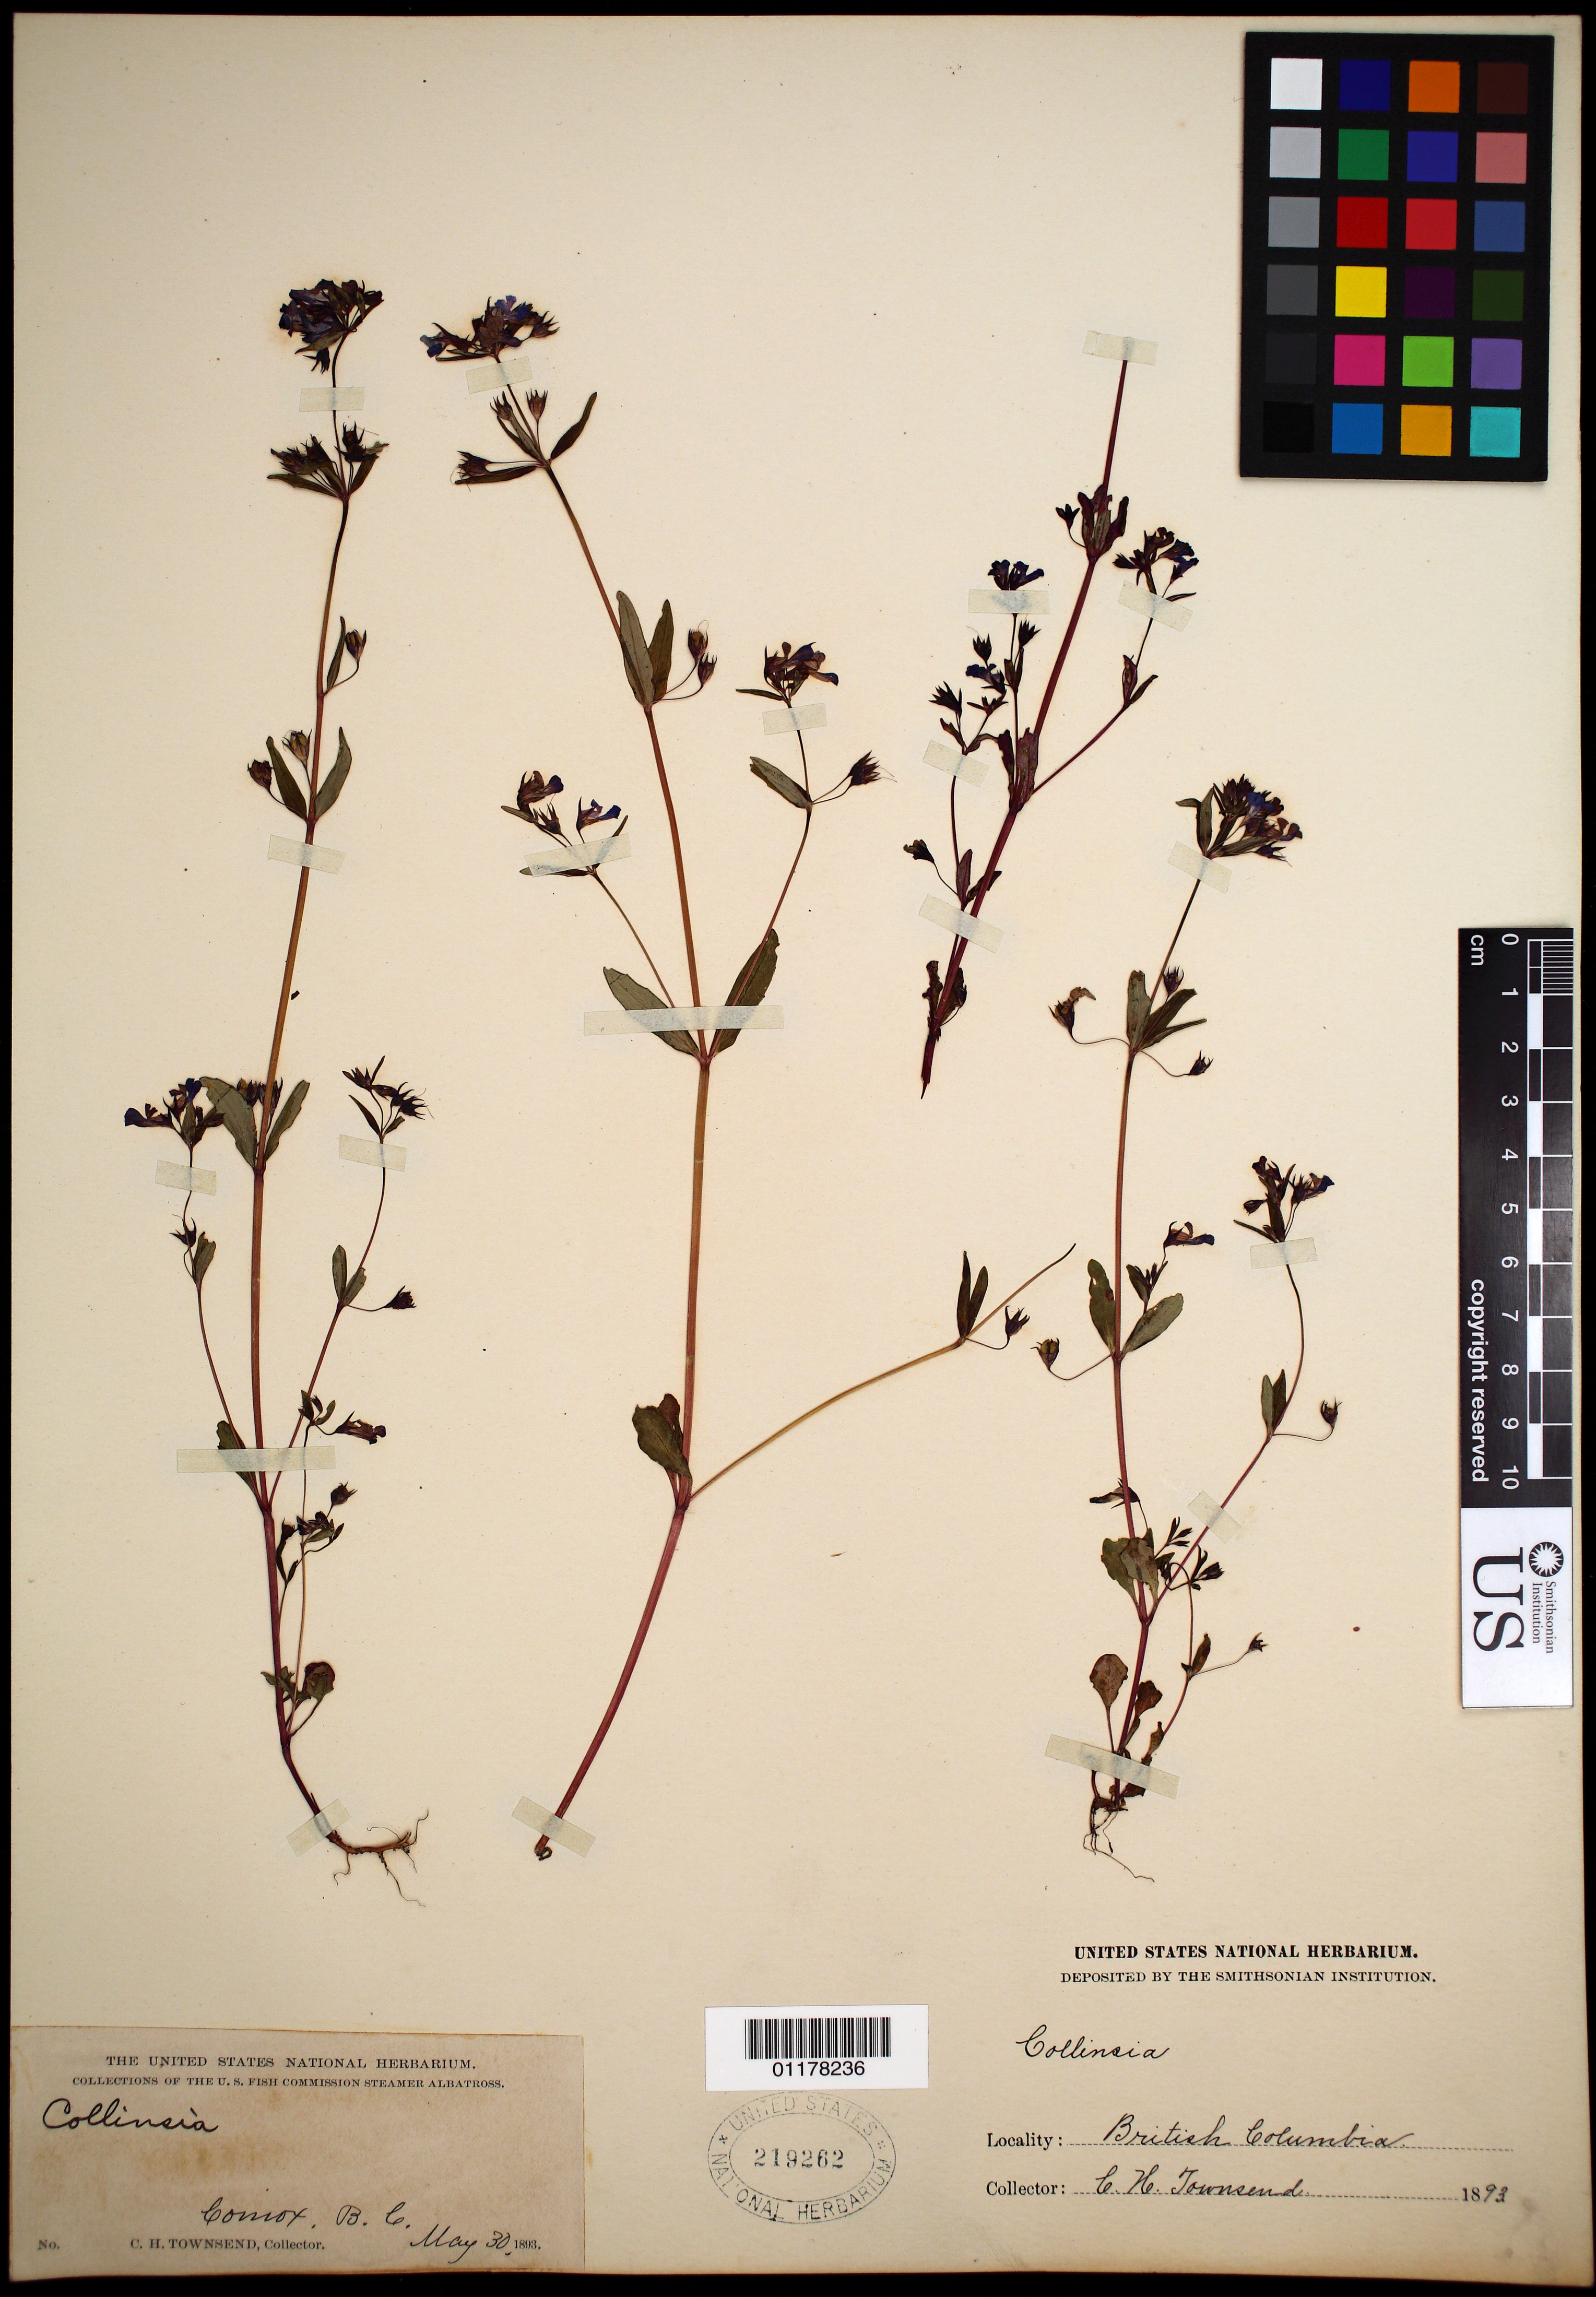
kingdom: Plantae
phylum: Tracheophyta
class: Magnoliopsida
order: Lamiales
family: Plantaginaceae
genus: Collinsia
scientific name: Collinsia sp.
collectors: C. H. Townsend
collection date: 1893-05-30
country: Canada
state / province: British Columbia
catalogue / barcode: US 219262